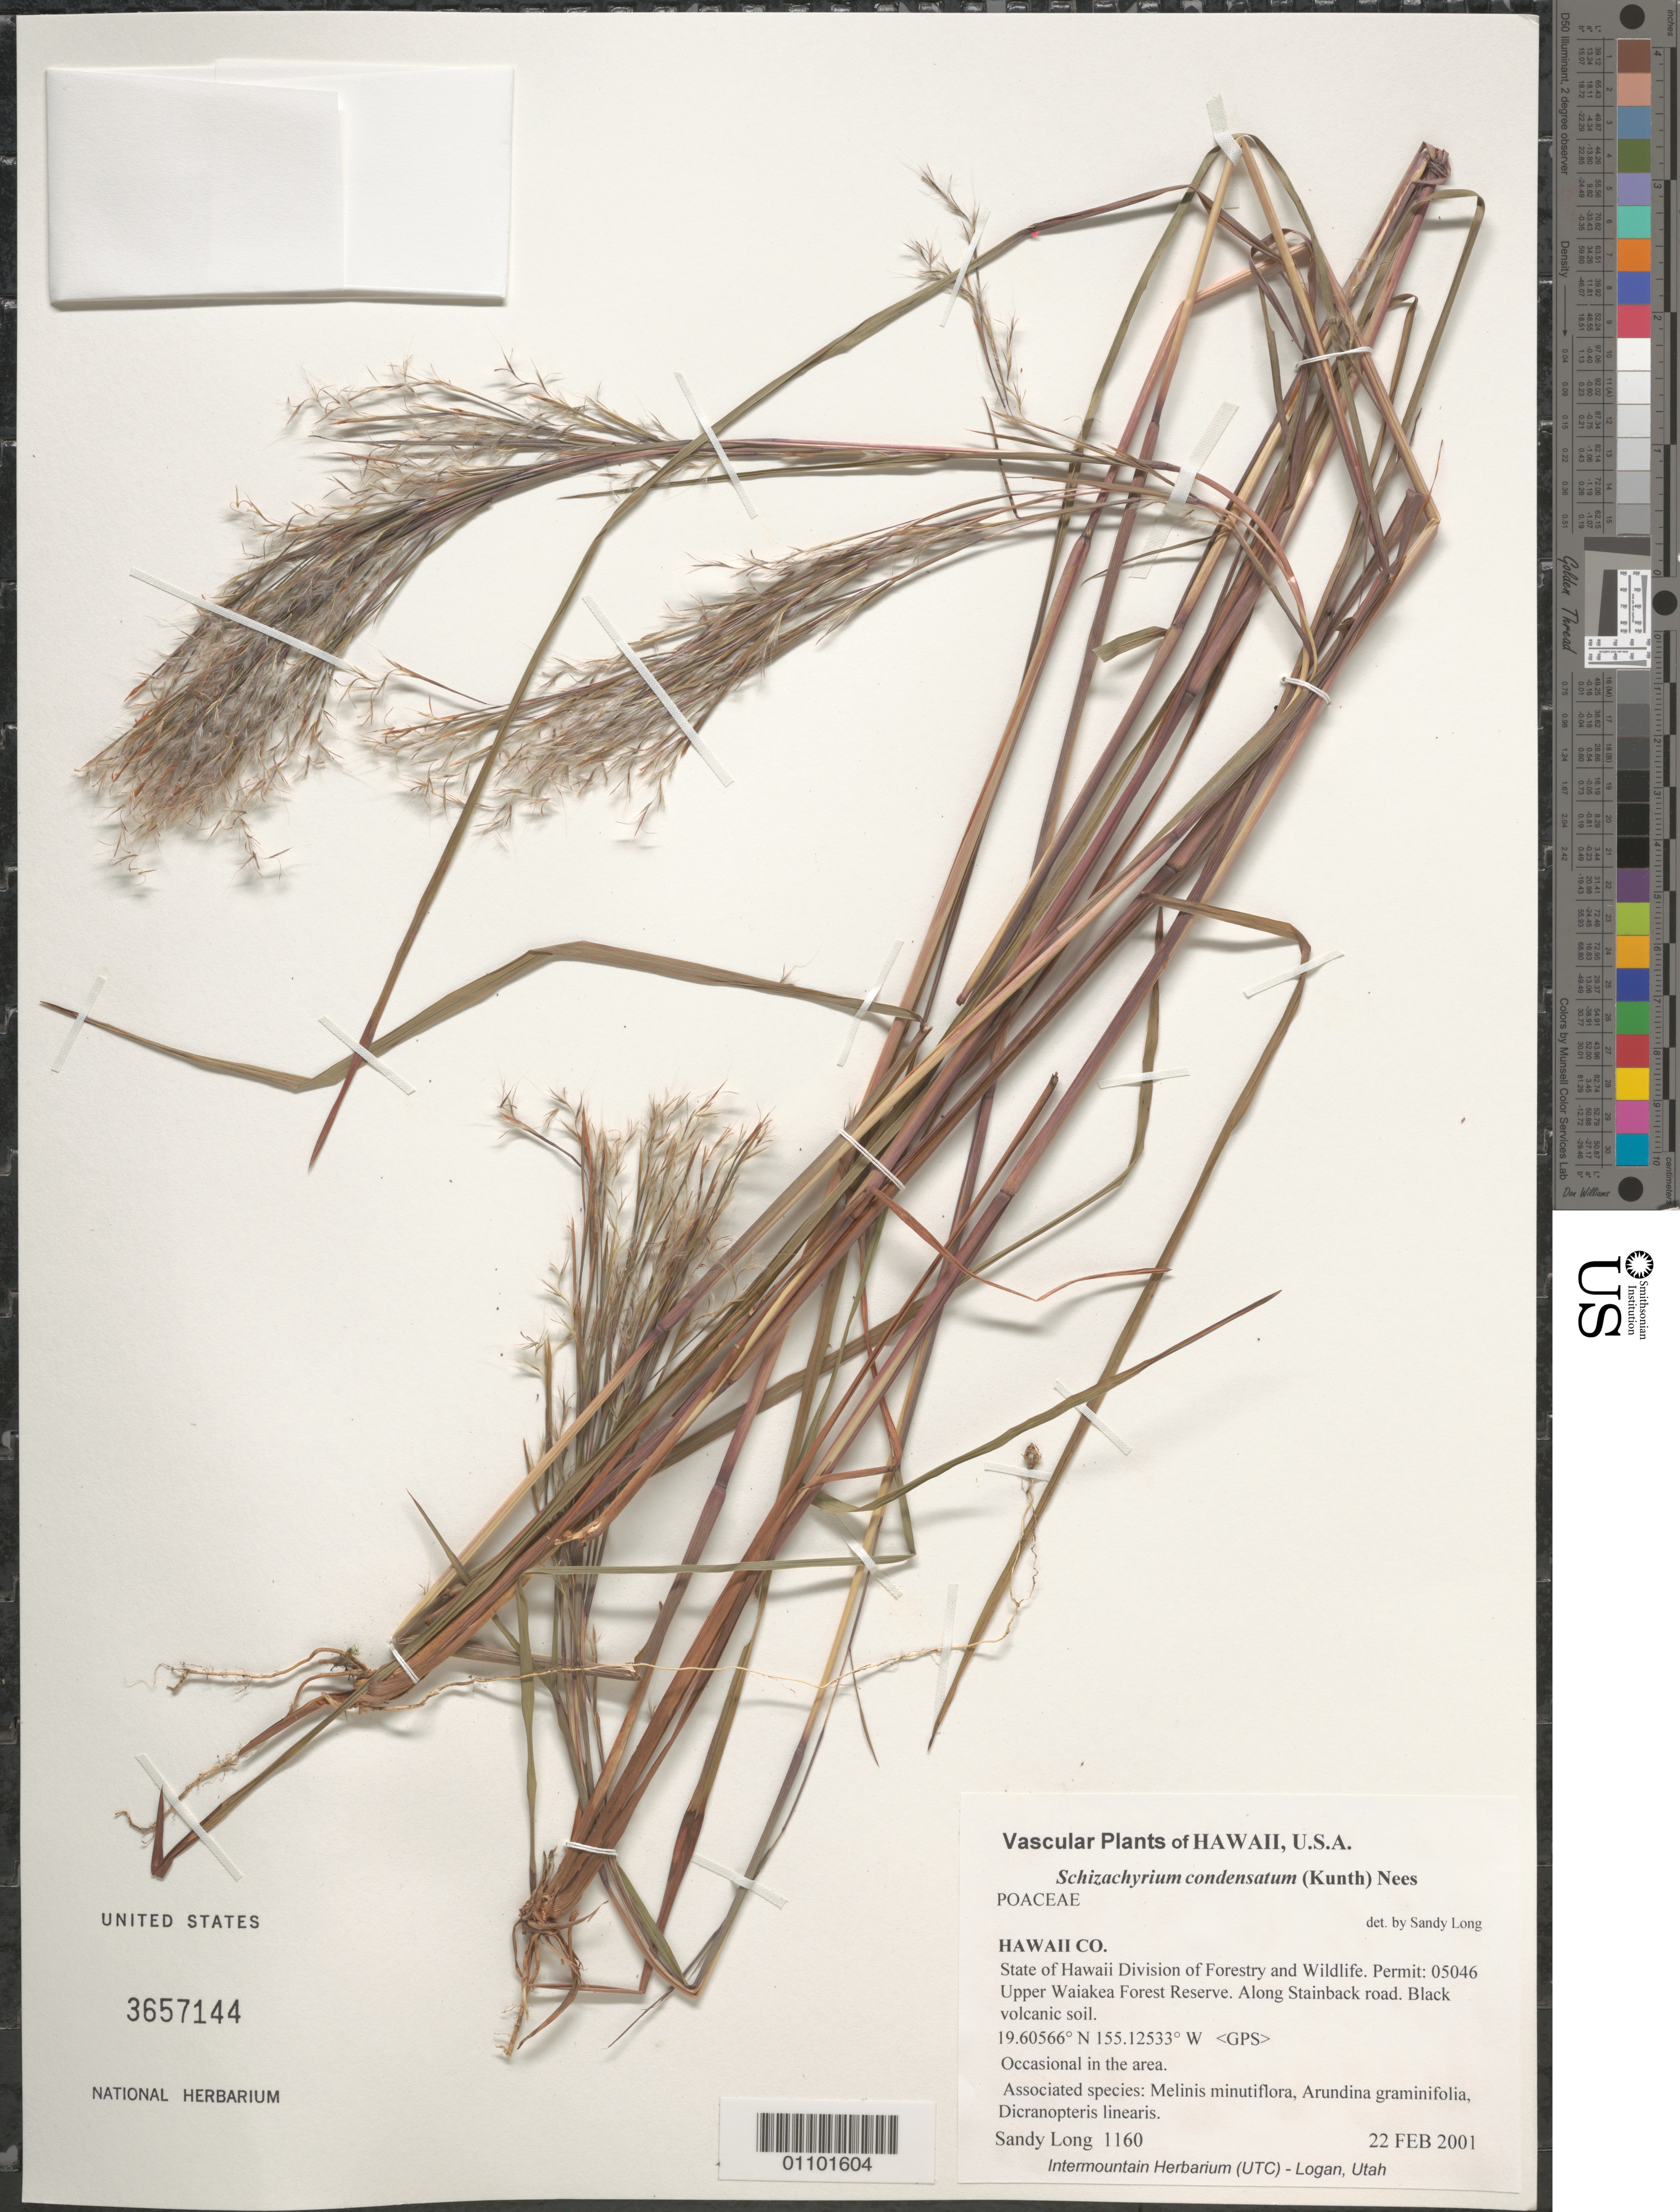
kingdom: Plantae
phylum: Tracheophyta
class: Liliopsida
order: Poales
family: Poaceae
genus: Schizachyrium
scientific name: Schizachyrium microstachyum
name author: (Desv. ex Ham.) Roseng. et al.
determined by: Faccenda, K.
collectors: S. Long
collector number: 1160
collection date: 2001-02-22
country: United States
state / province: Hawaii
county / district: Hawaii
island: Hawaii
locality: Upper Waiakea Forest Reserve, along Stainback Road.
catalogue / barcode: US 3657144